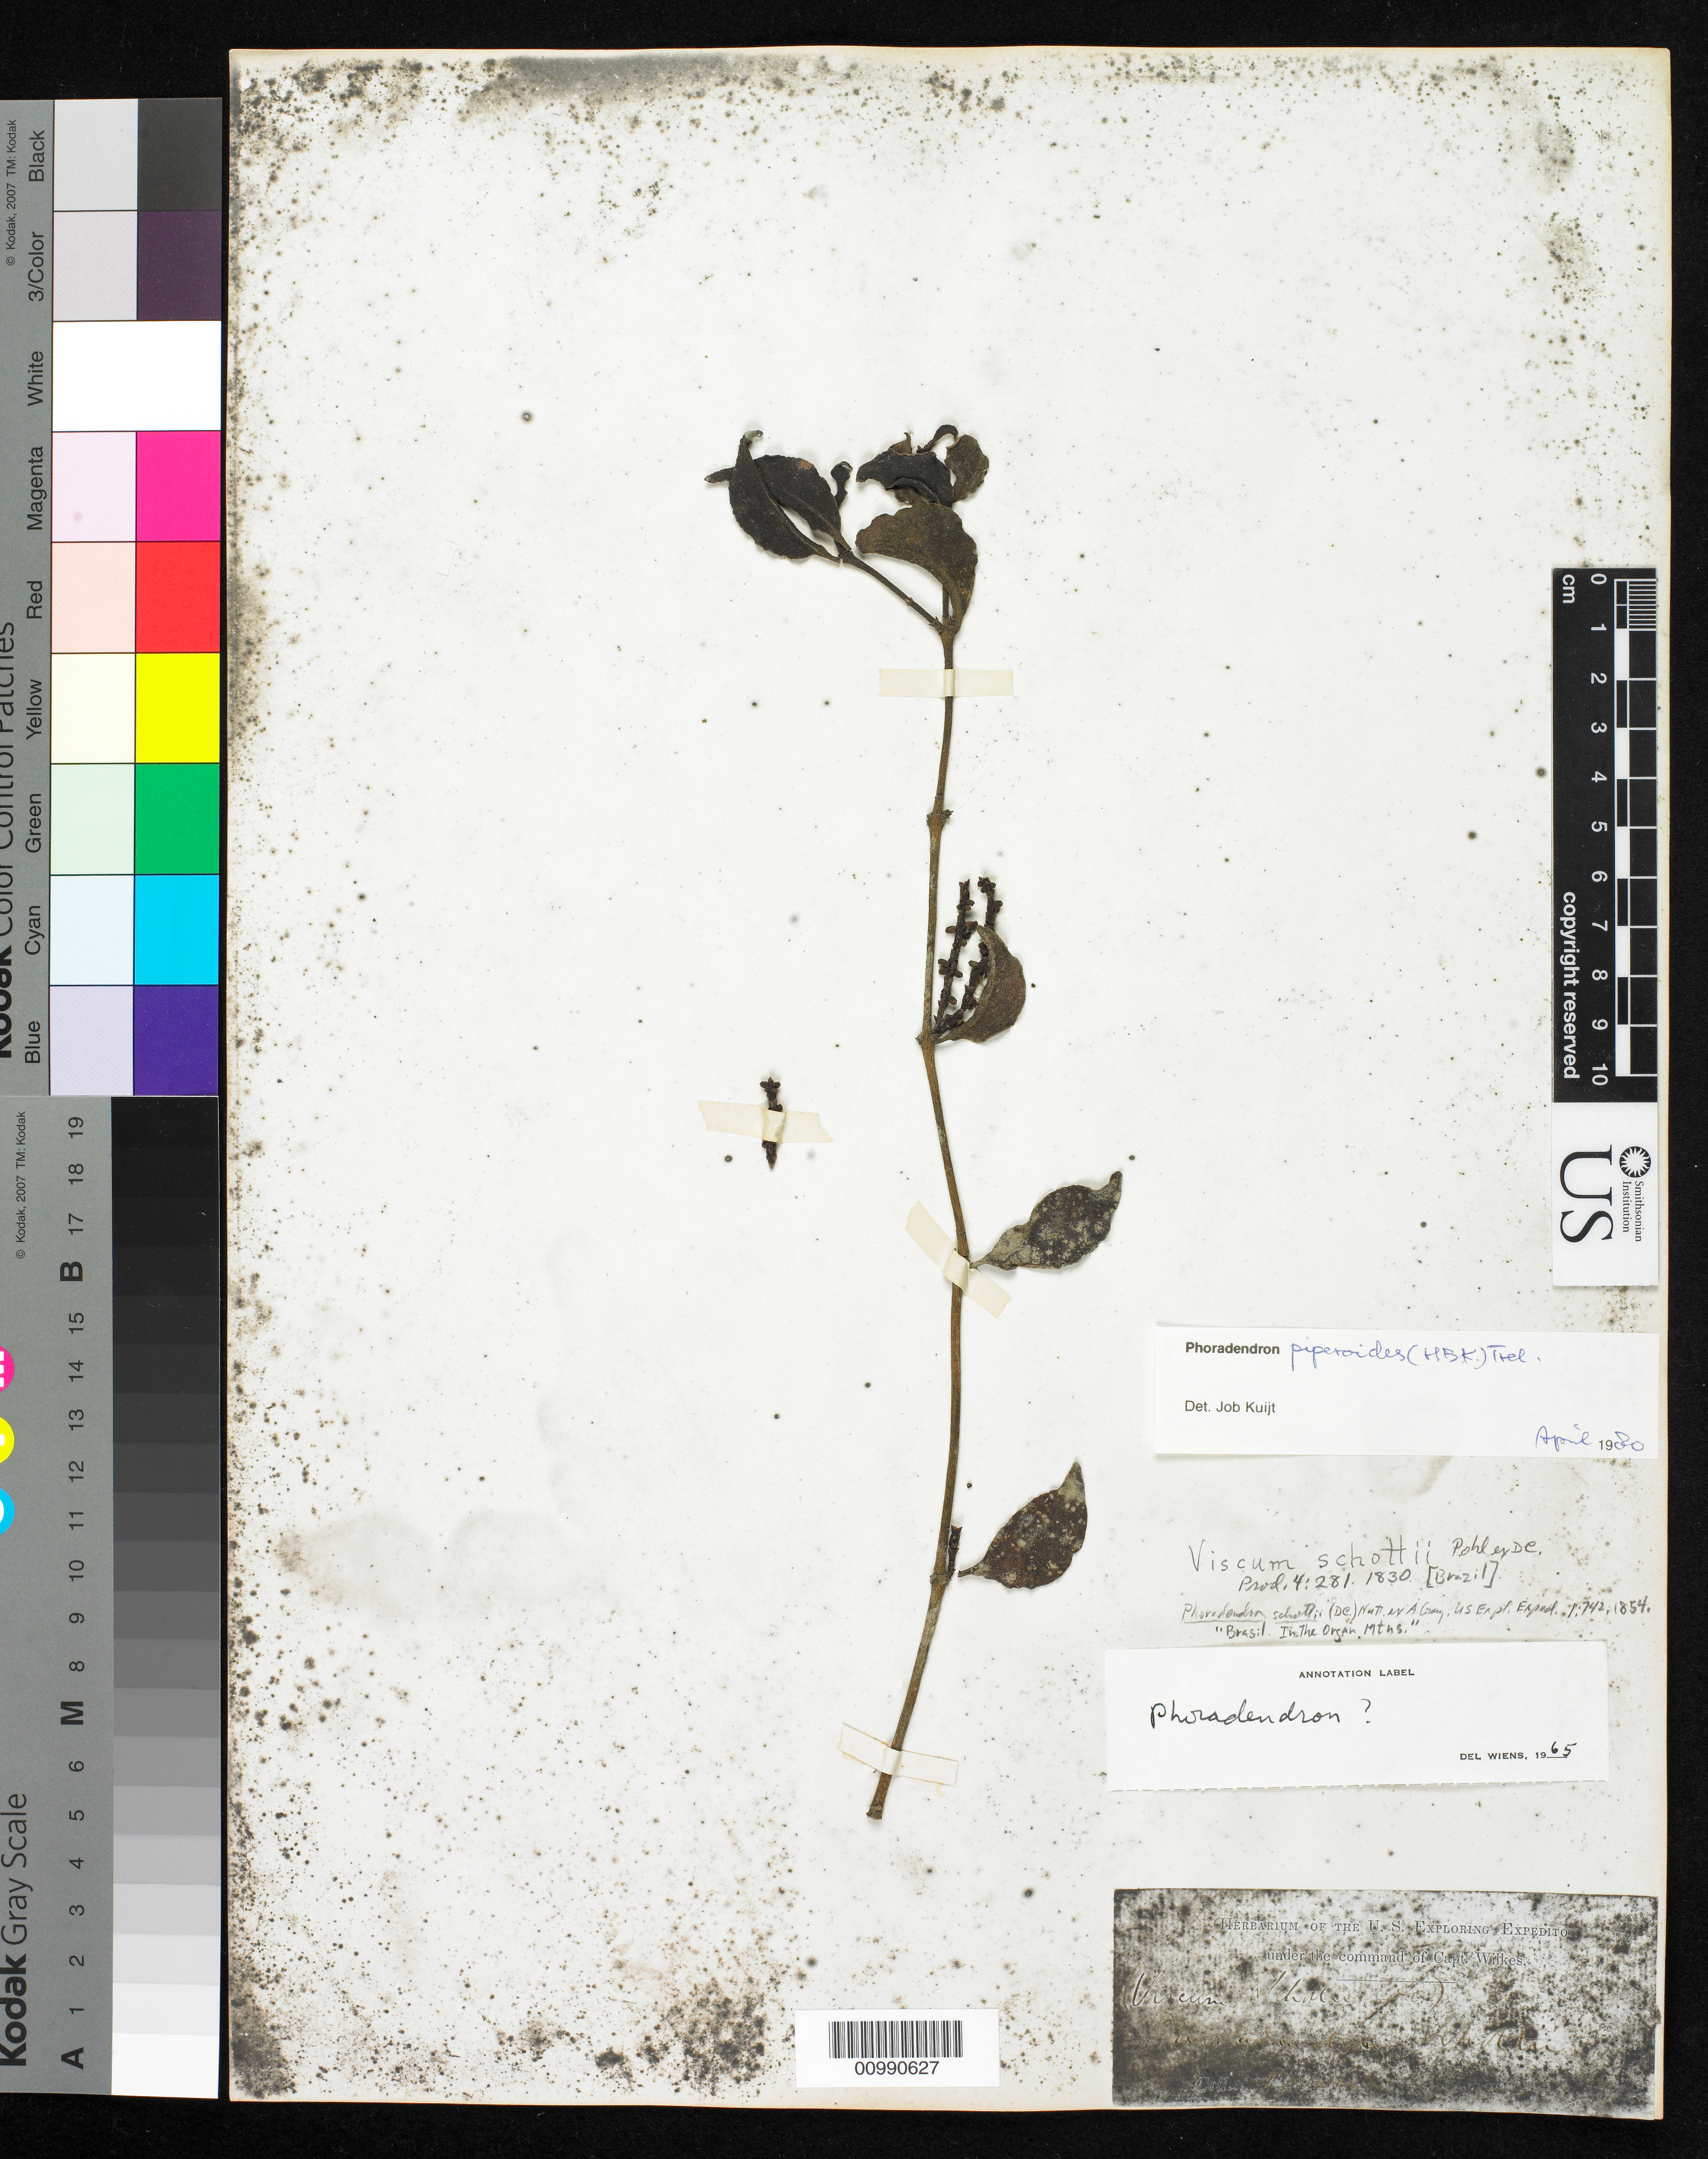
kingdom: Plantae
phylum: Tracheophyta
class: Magnoliopsida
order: Santalales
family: Viscaceae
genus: Phoradendron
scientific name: Phoradendron piperoides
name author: (Kunth) Trel.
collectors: Wilkes Explor. Exped.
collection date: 1838/1842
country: Brazil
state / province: Rio de Janeiro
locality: Organ Mountains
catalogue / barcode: US 98623